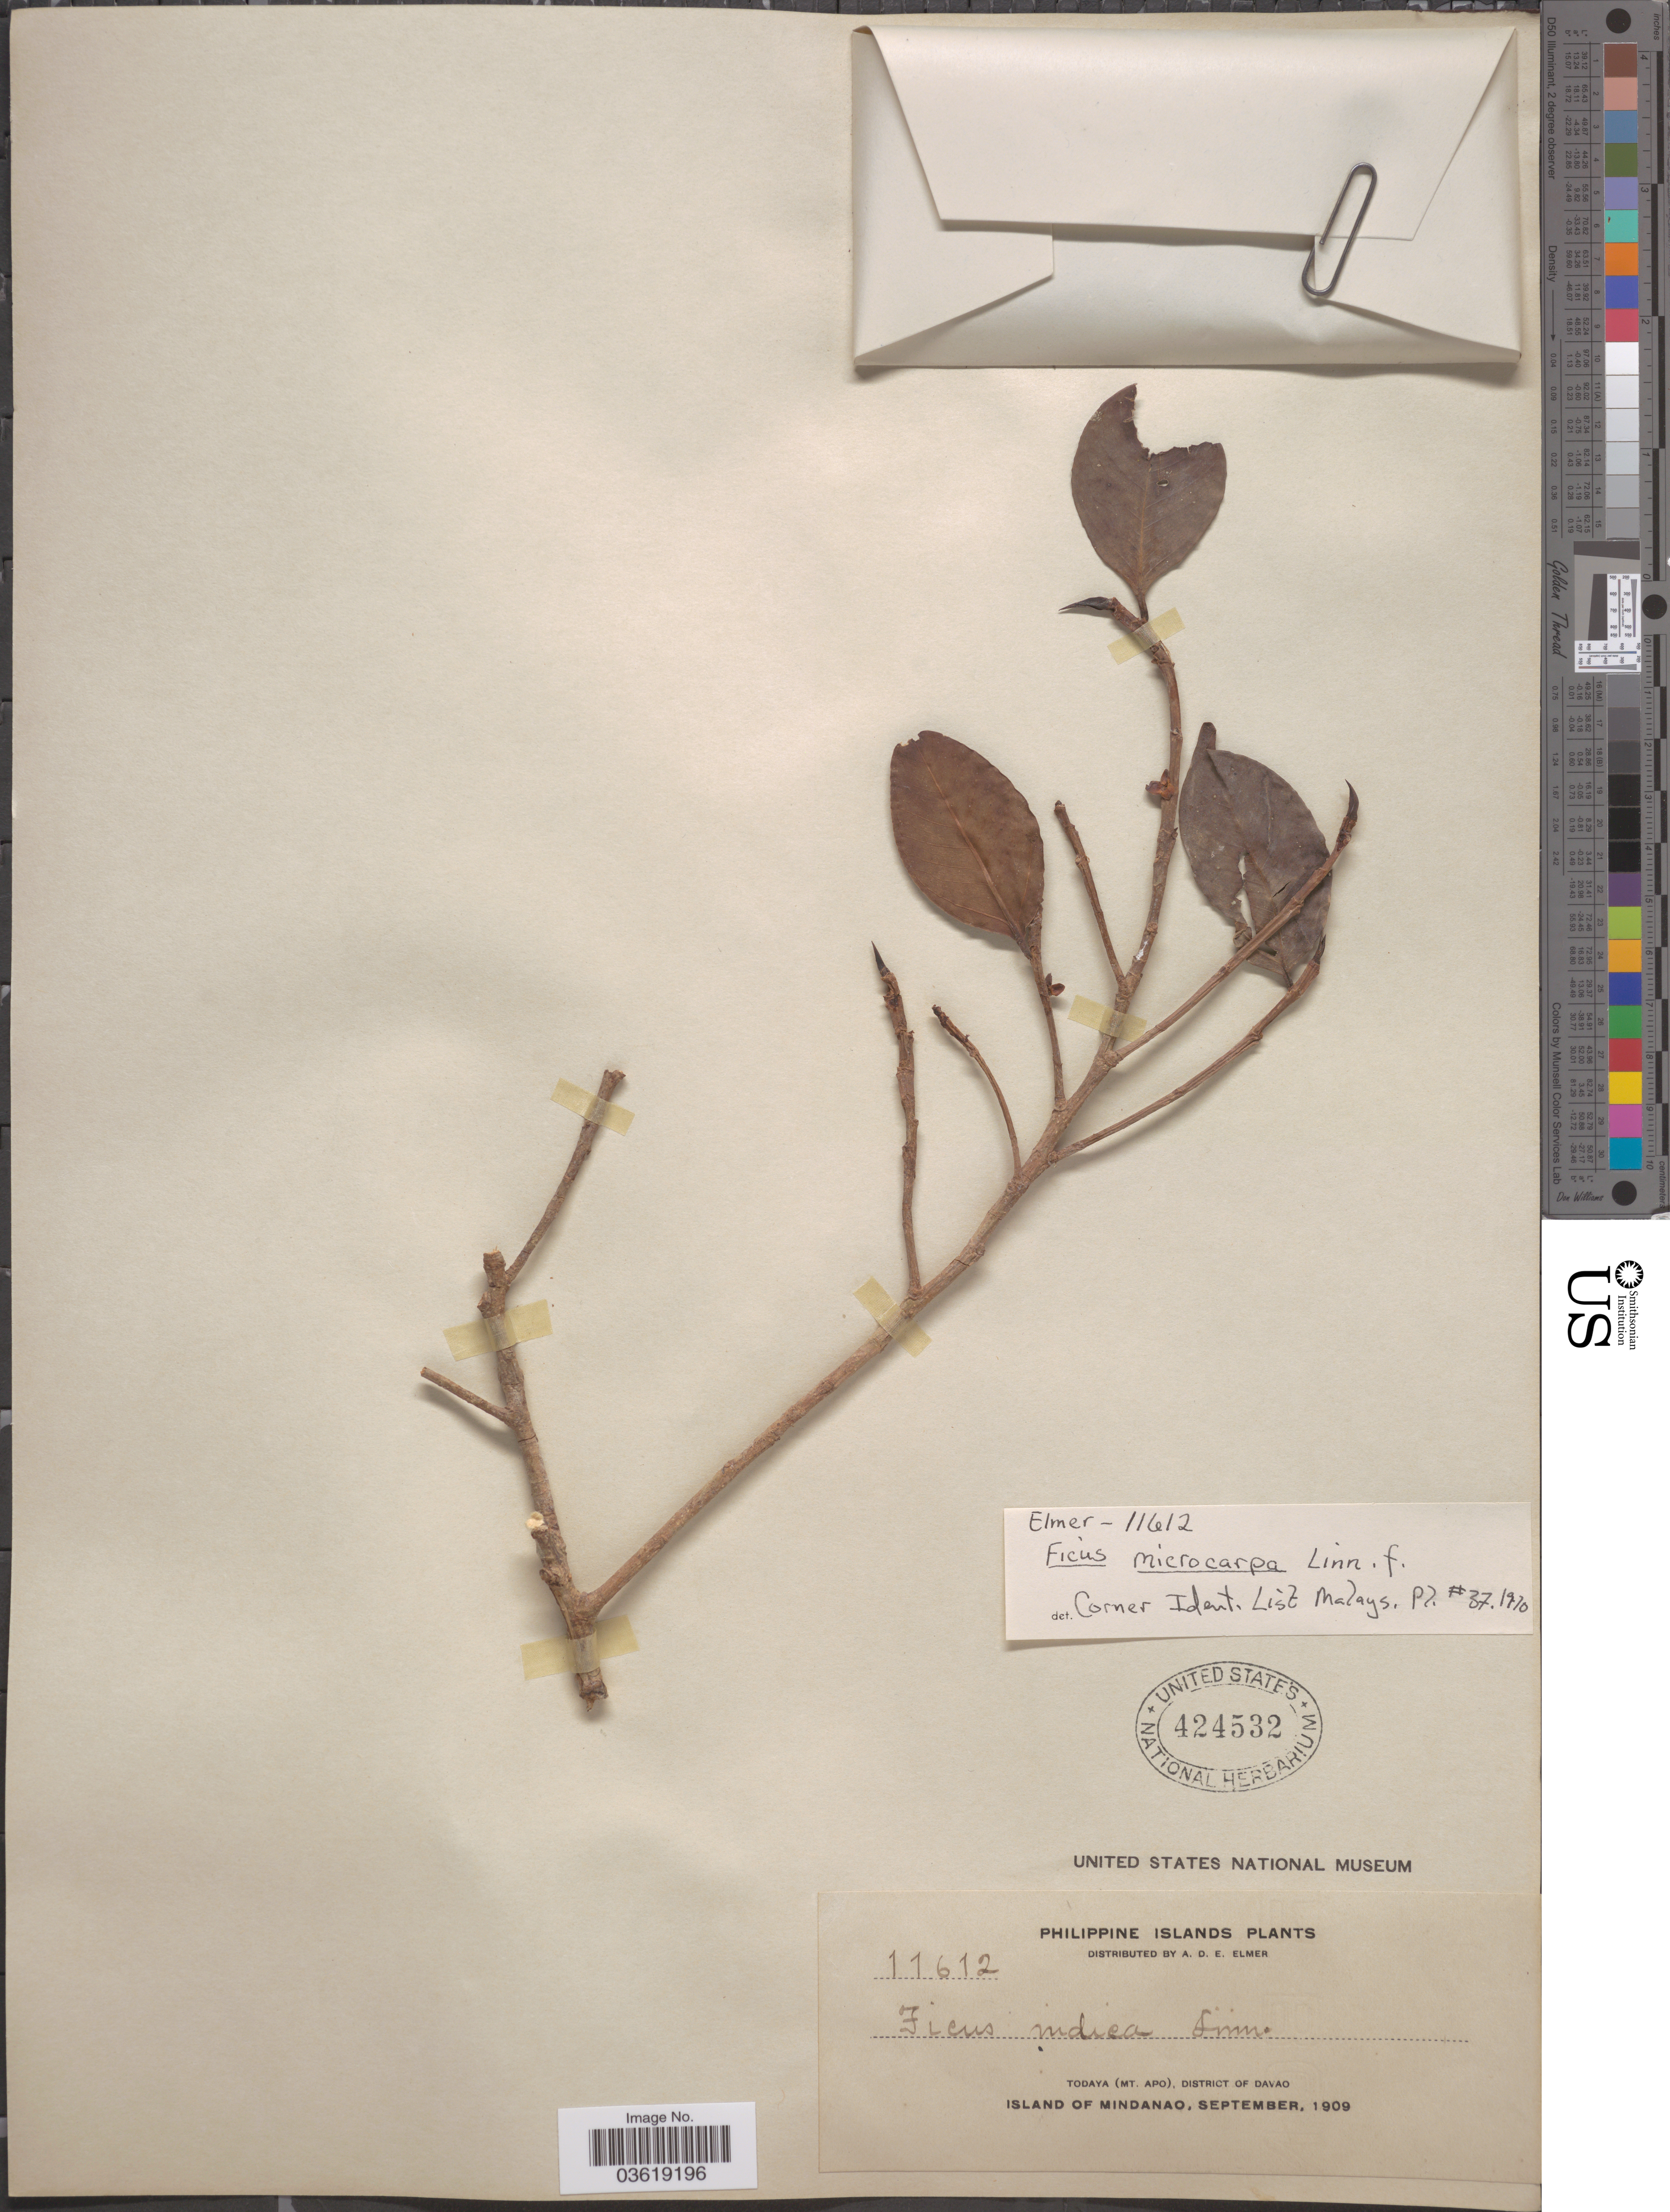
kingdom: Plantae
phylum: Tracheophyta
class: Magnoliopsida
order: Rosales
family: Moraceae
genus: Ficus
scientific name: Ficus microcarpa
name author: L. f.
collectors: A. D. E. Elmer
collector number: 11612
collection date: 1909-09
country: Philippines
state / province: Davao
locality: Philippine Islands. Todaya (Mt. Apo), District of Davao. Island of Mindanao.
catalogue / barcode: US 424532